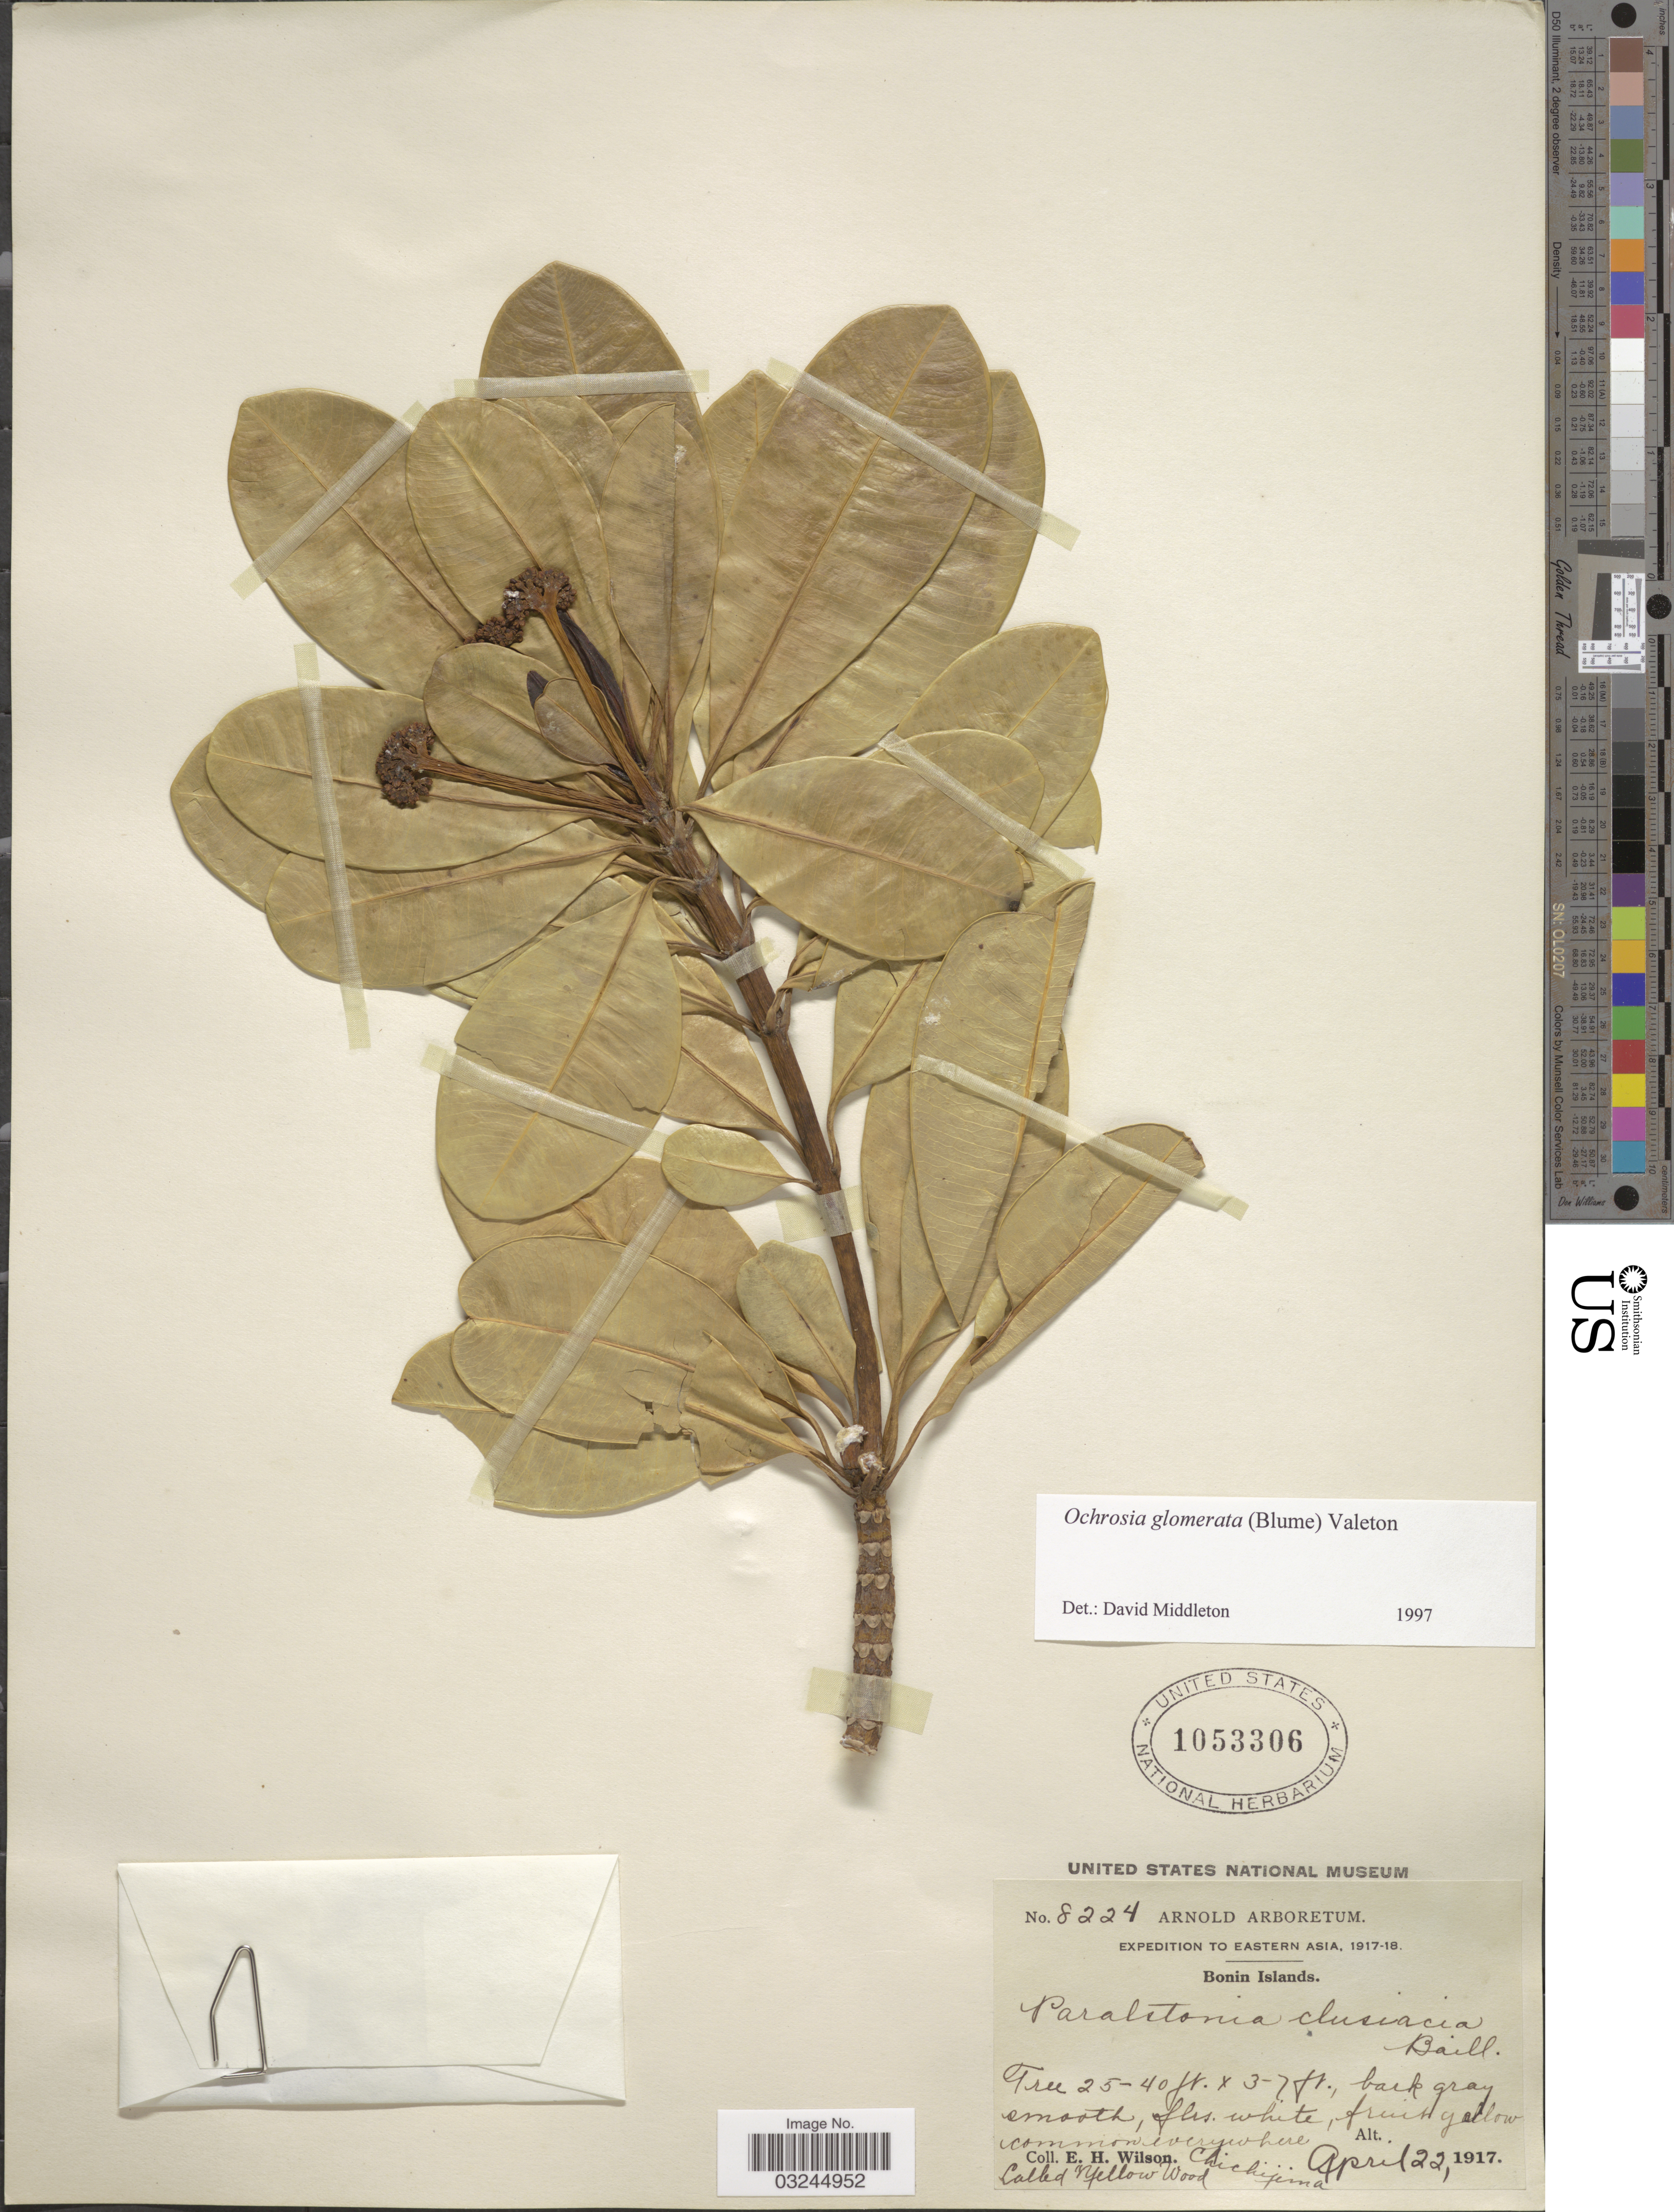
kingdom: Plantae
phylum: Tracheophyta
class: Magnoliopsida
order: Gentianales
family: Apocynaceae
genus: Ochrosia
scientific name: Ochrosia glomerata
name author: (Blume) F. Muell.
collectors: E. Wilson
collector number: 8224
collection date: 1917-04-22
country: Japan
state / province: Tokyo, Federal City of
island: Bonin Islands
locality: Bonin Islands. Chichijima.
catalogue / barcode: US 1053306